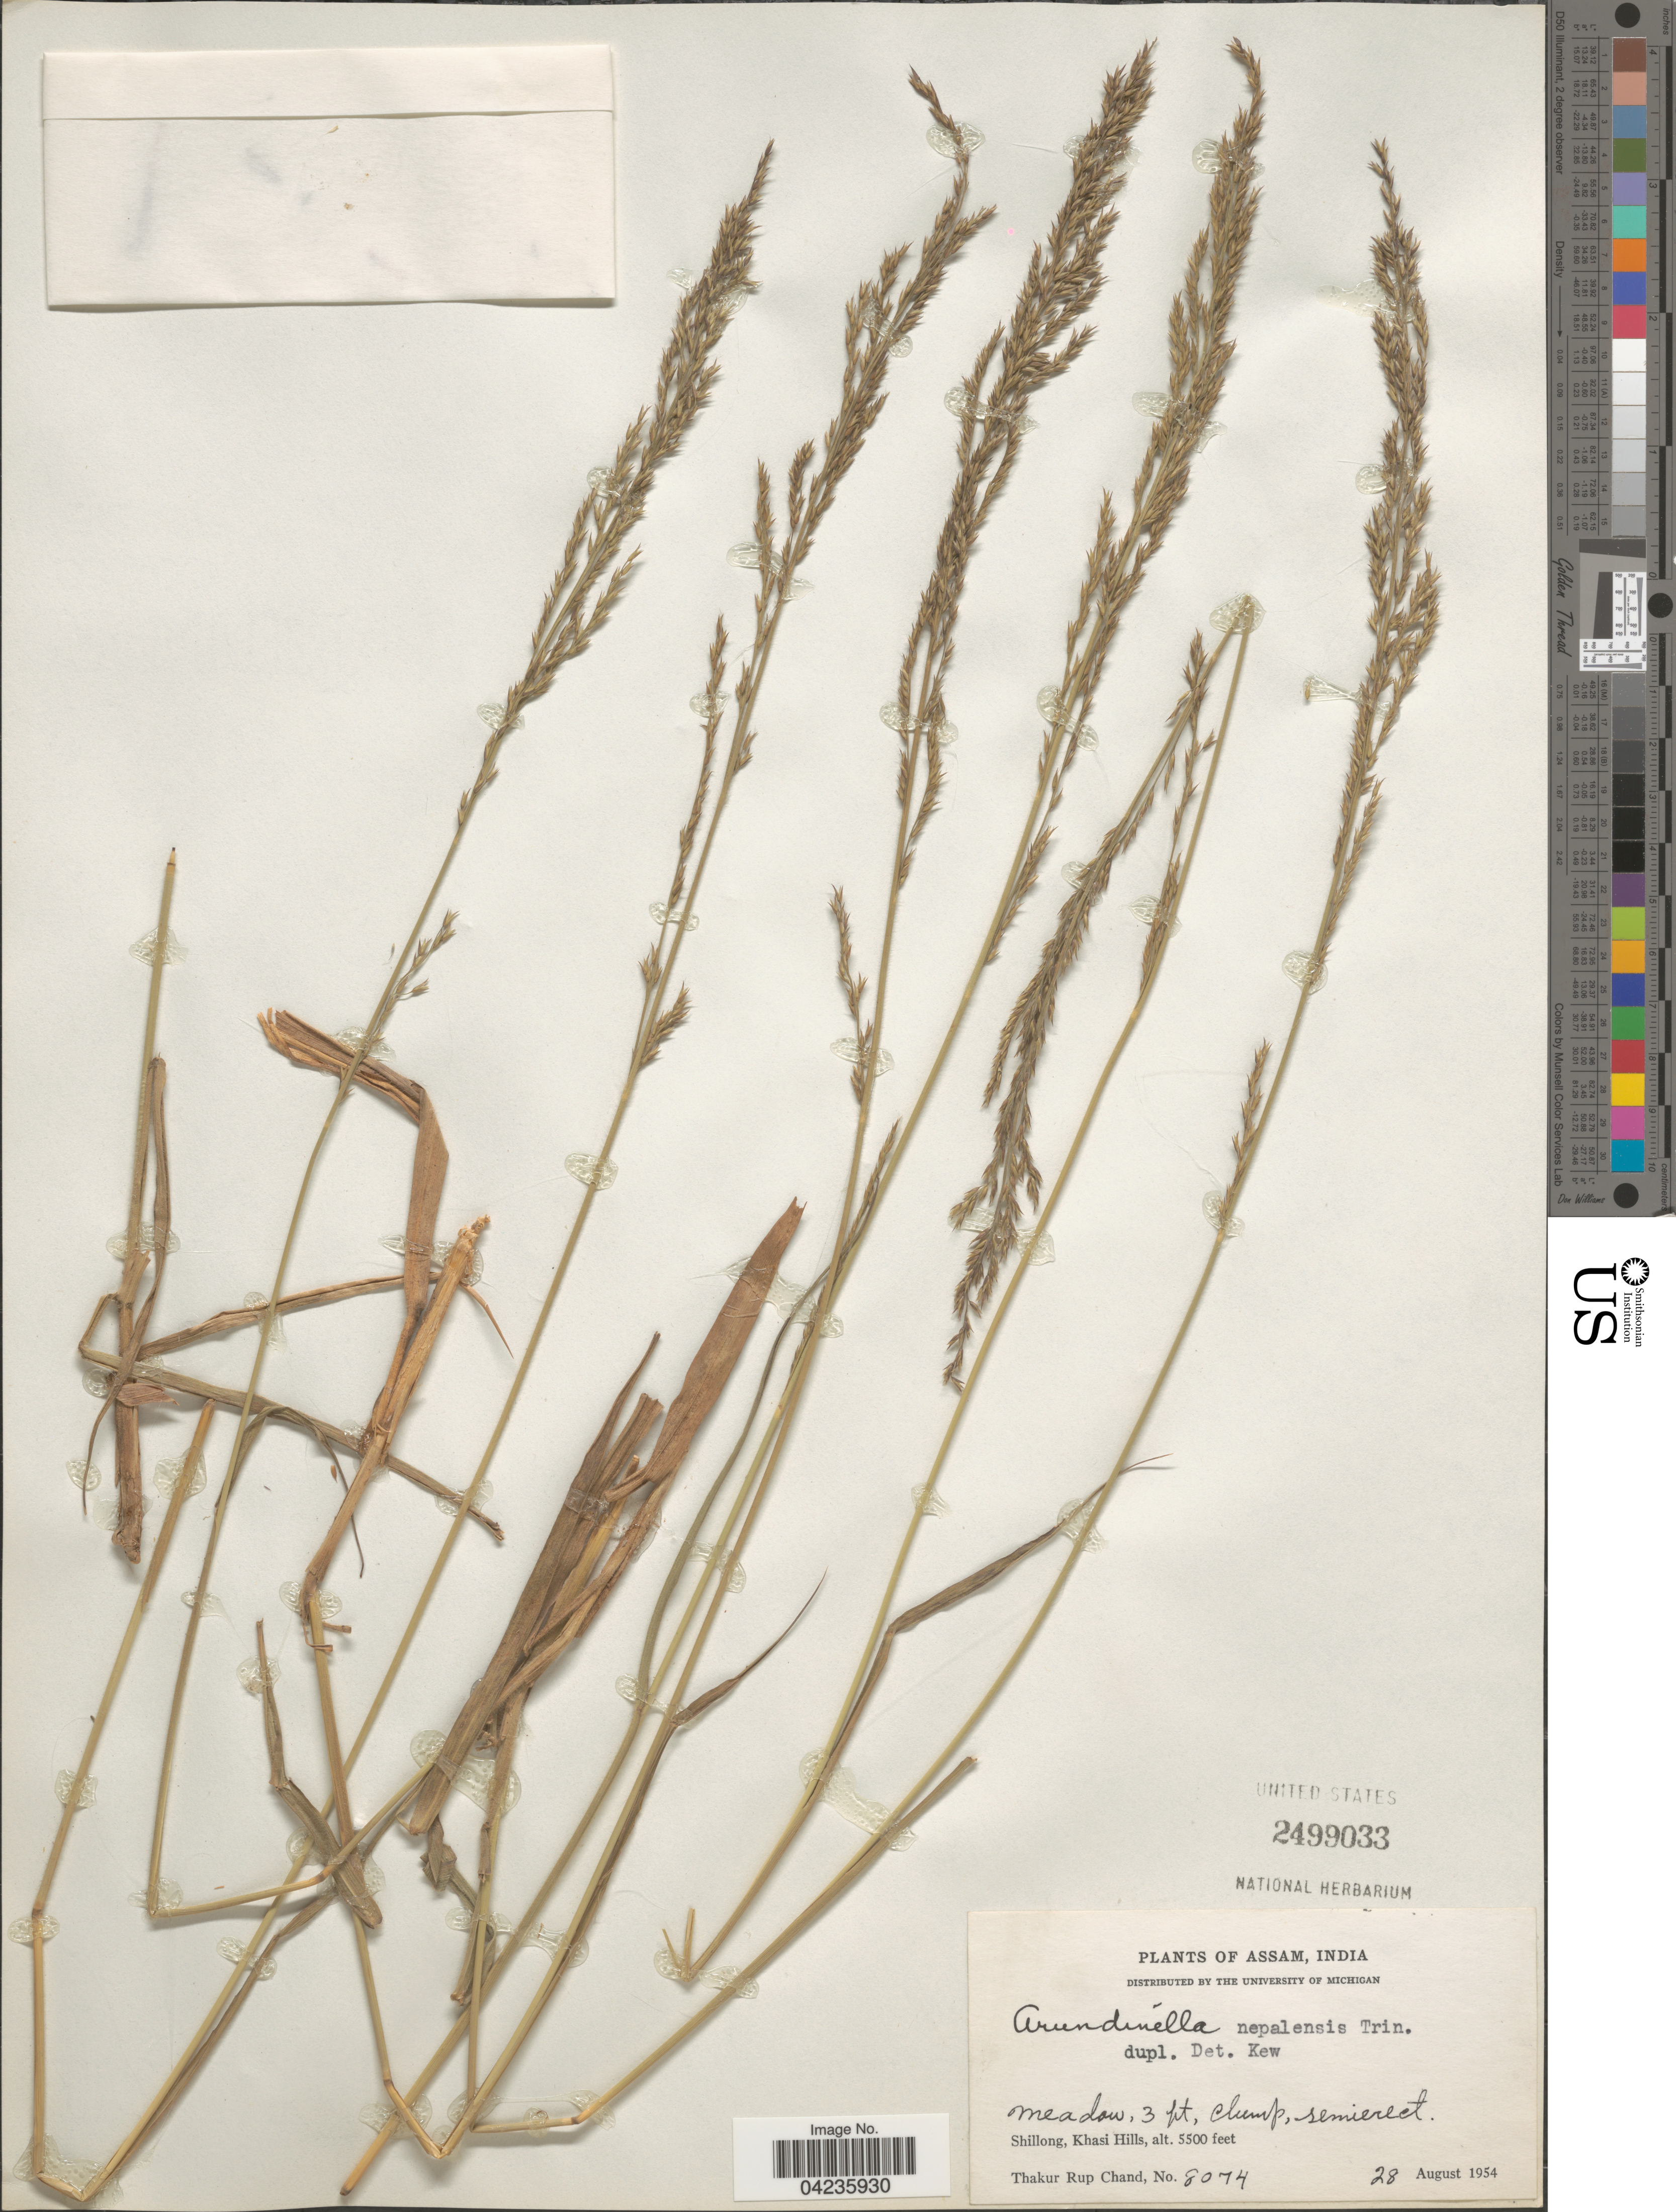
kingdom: Plantae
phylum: Tracheophyta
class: Liliopsida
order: Poales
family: Poaceae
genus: Arundinella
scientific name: Arundinella nepalensis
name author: Trin.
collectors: T. R. Chand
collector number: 8074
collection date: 1954-08-28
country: India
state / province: Meghalaya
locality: Shillong, Khasi Hills.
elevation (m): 1676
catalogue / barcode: US 2499033